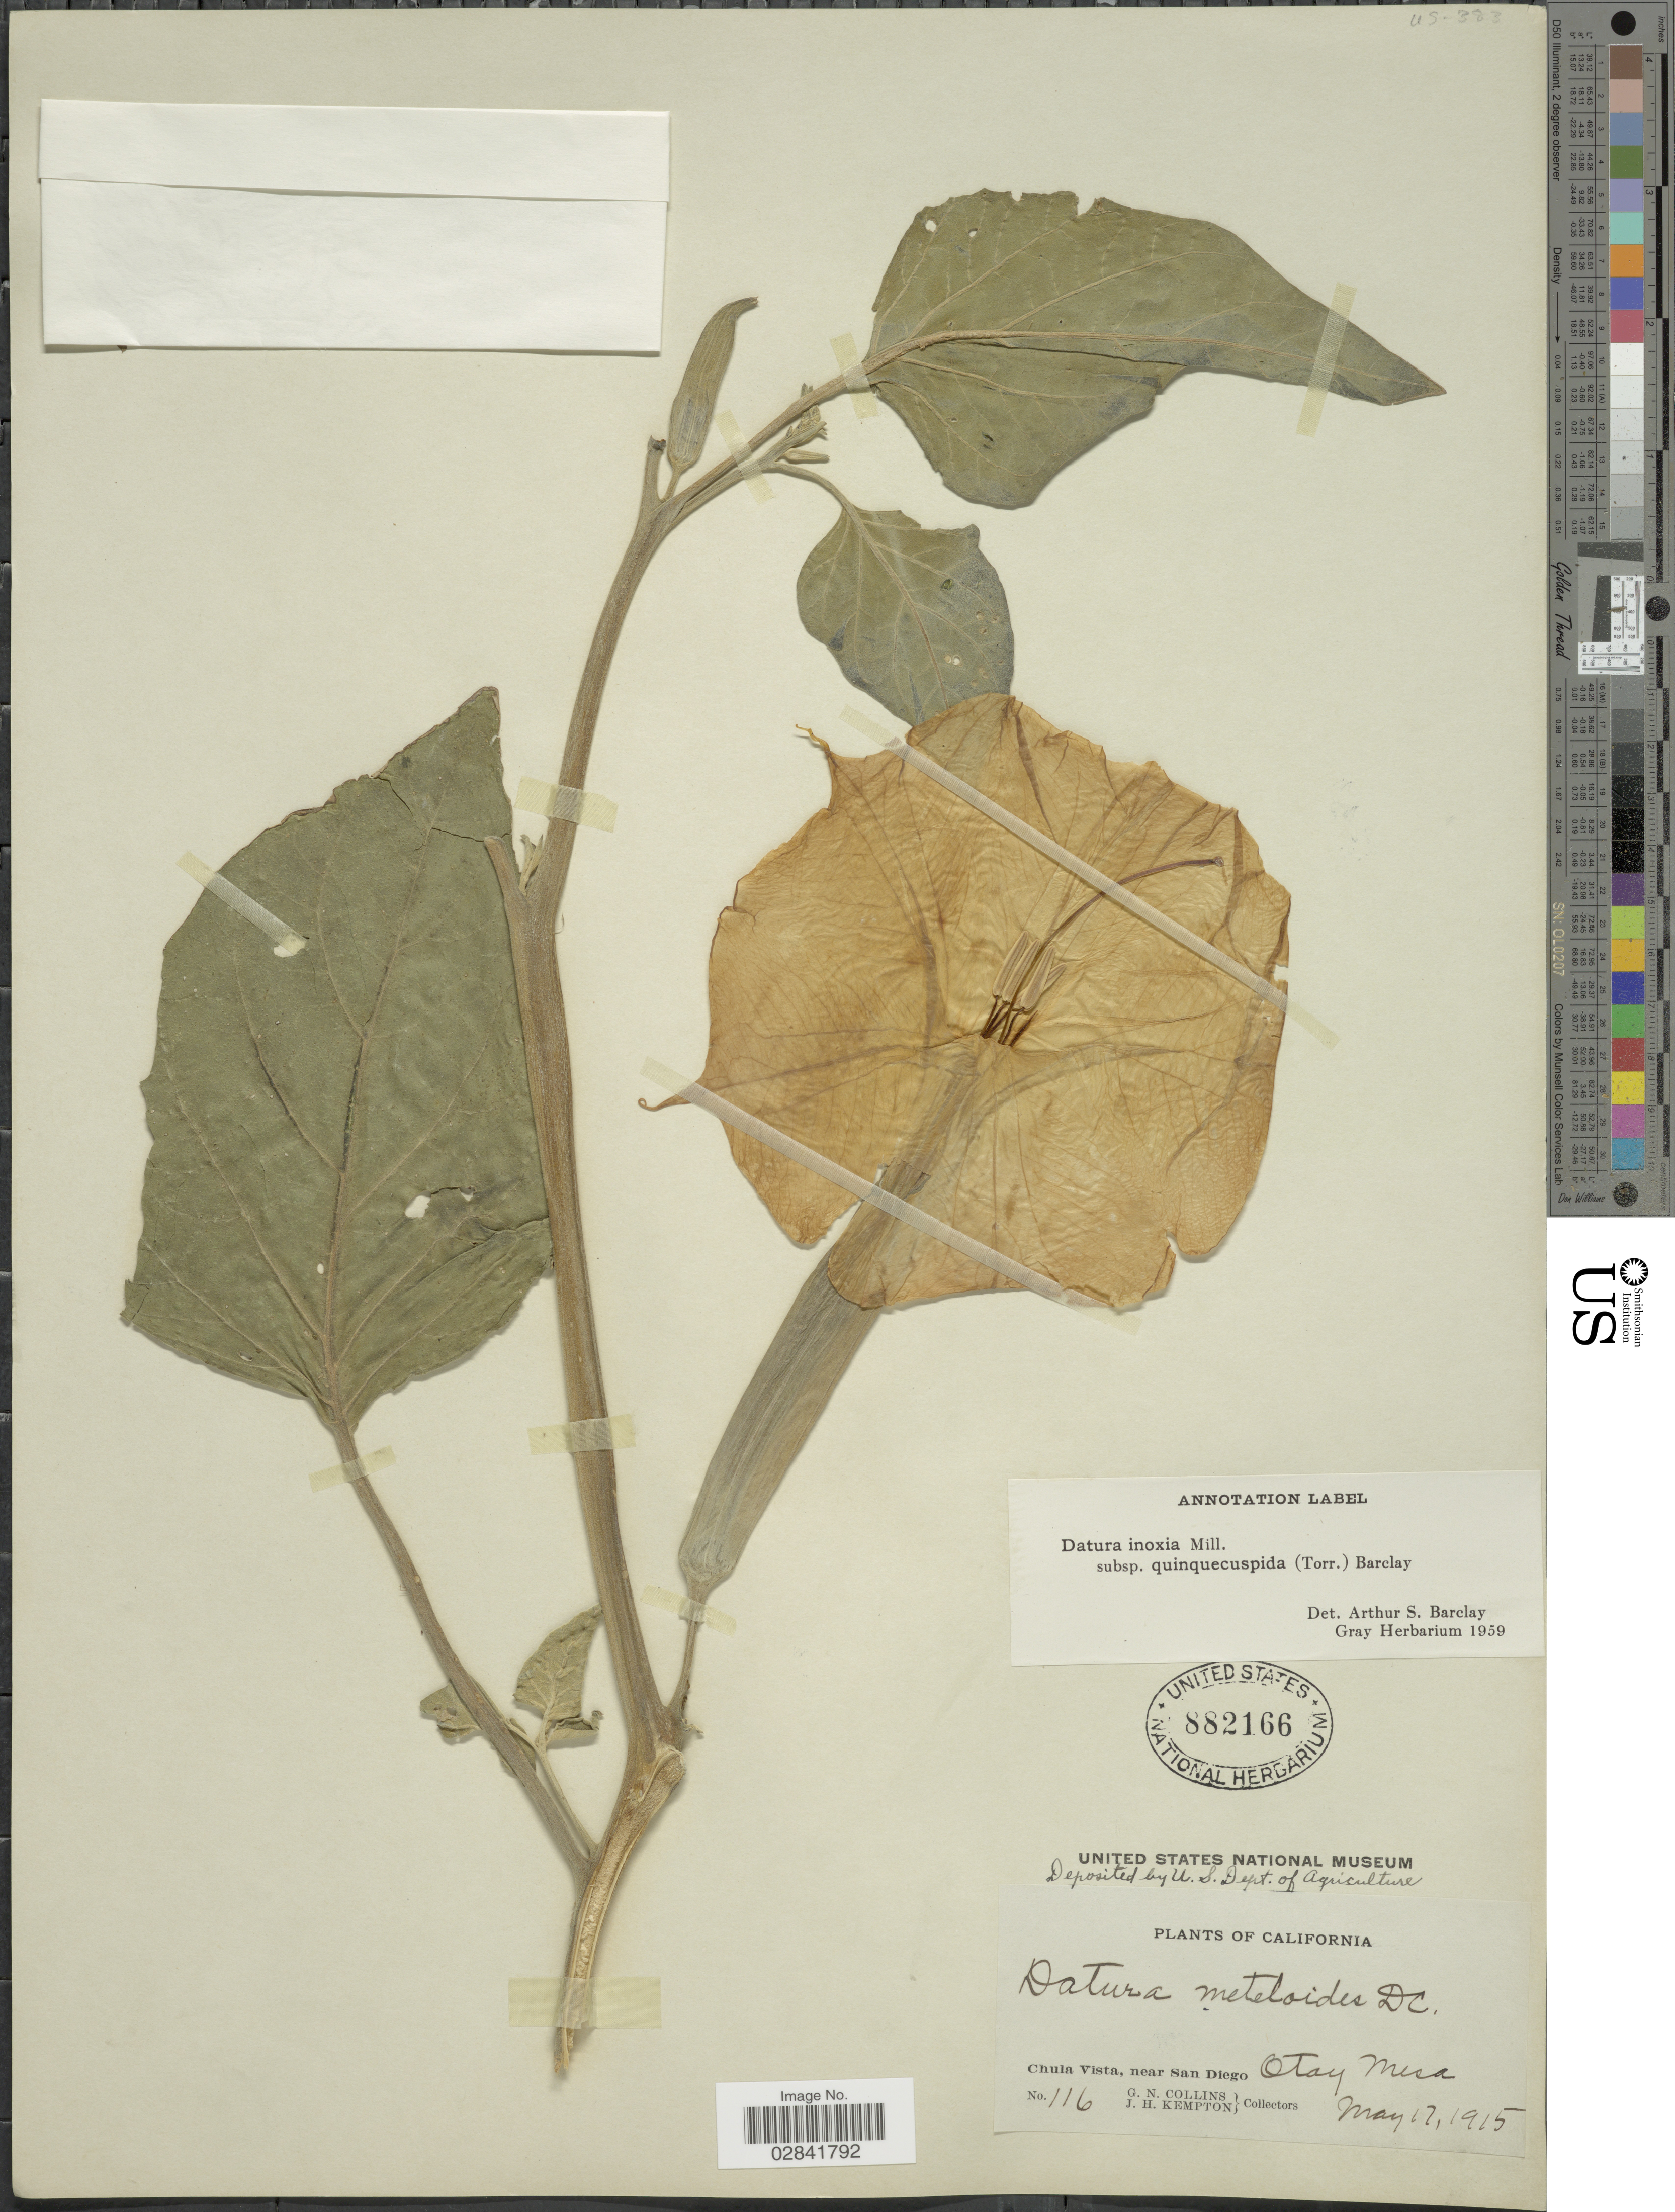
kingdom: Plantae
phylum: Tracheophyta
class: Magnoliopsida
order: Solanales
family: Solanaceae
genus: Datura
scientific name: Datura wrightii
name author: Regel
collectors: G. Collins & J. H. Kempton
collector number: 116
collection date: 1915-05-17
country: United States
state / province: California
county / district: San Diego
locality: Chula Vista, near San Diego. Otay Mesa.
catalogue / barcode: US 882166